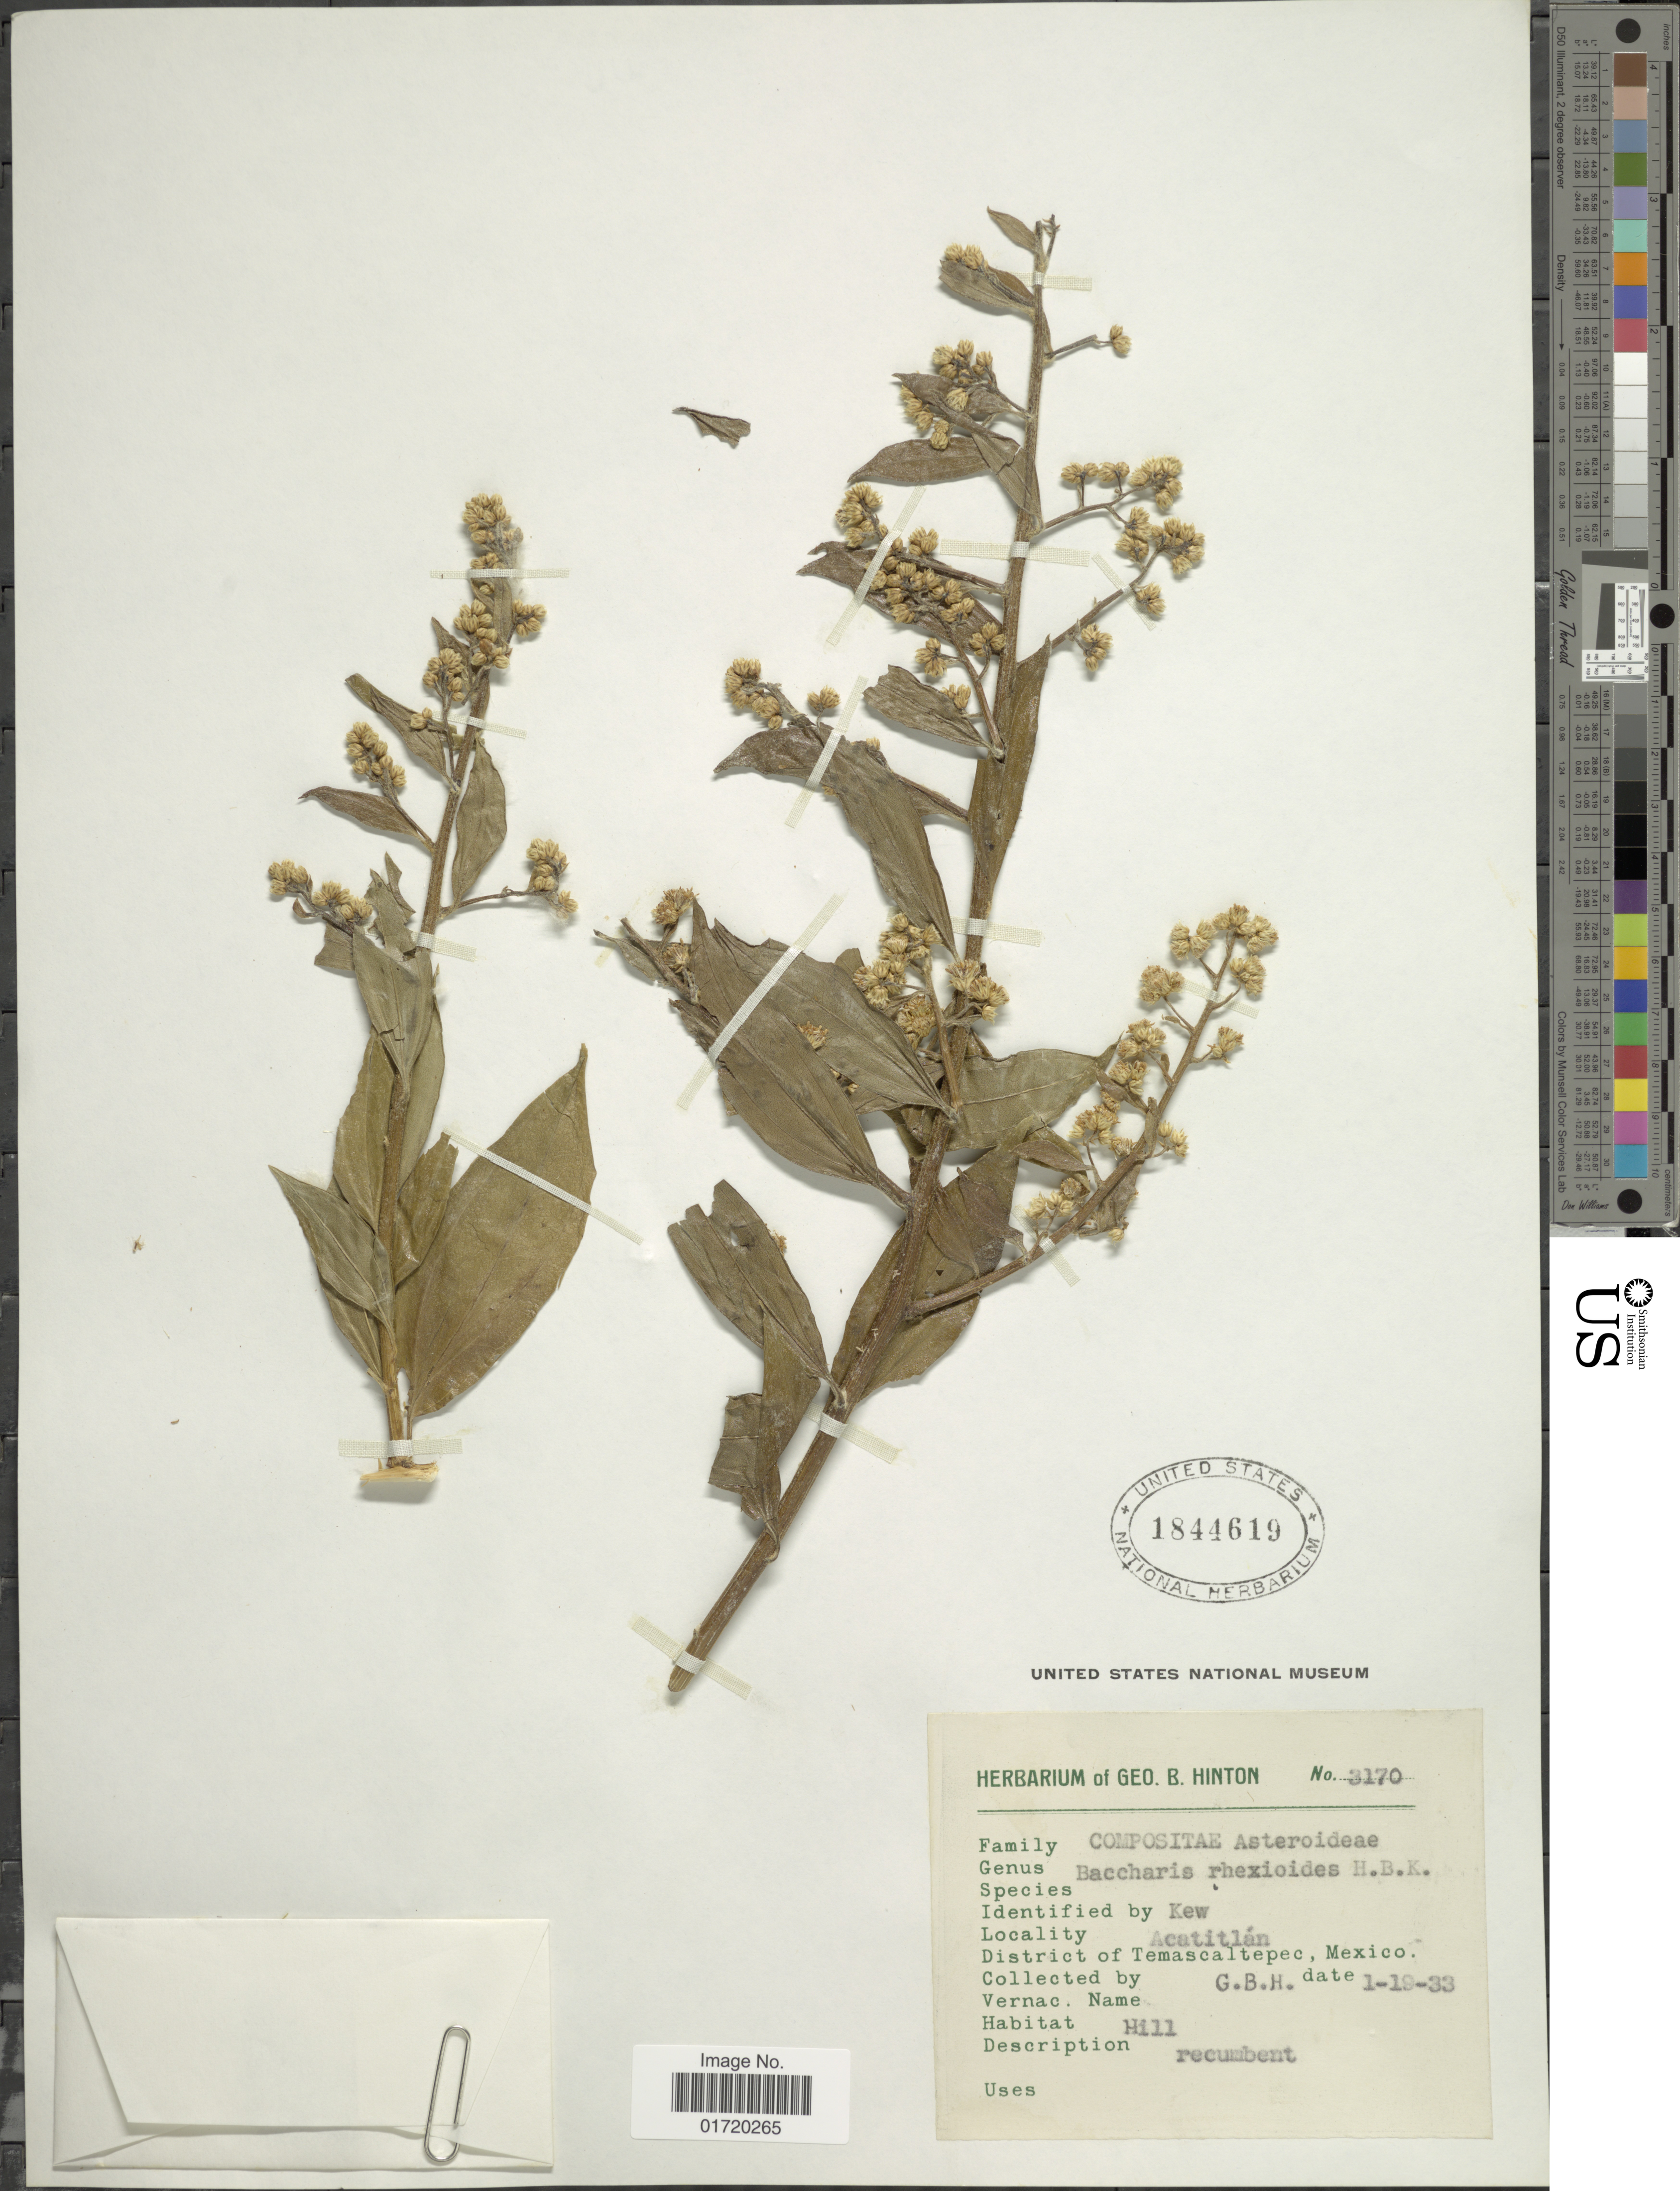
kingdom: Plantae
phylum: Tracheophyta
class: Magnoliopsida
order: Asterales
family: Asteraceae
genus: Baccharis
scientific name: Baccharis trinervis var. rhexioides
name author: (Kunth) Baker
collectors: G. B. Hinton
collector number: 3170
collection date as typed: Transcribed d/m/y: 19/1/33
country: Mexico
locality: Acatitlan, District of Temascaltepec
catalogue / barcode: US 1844619